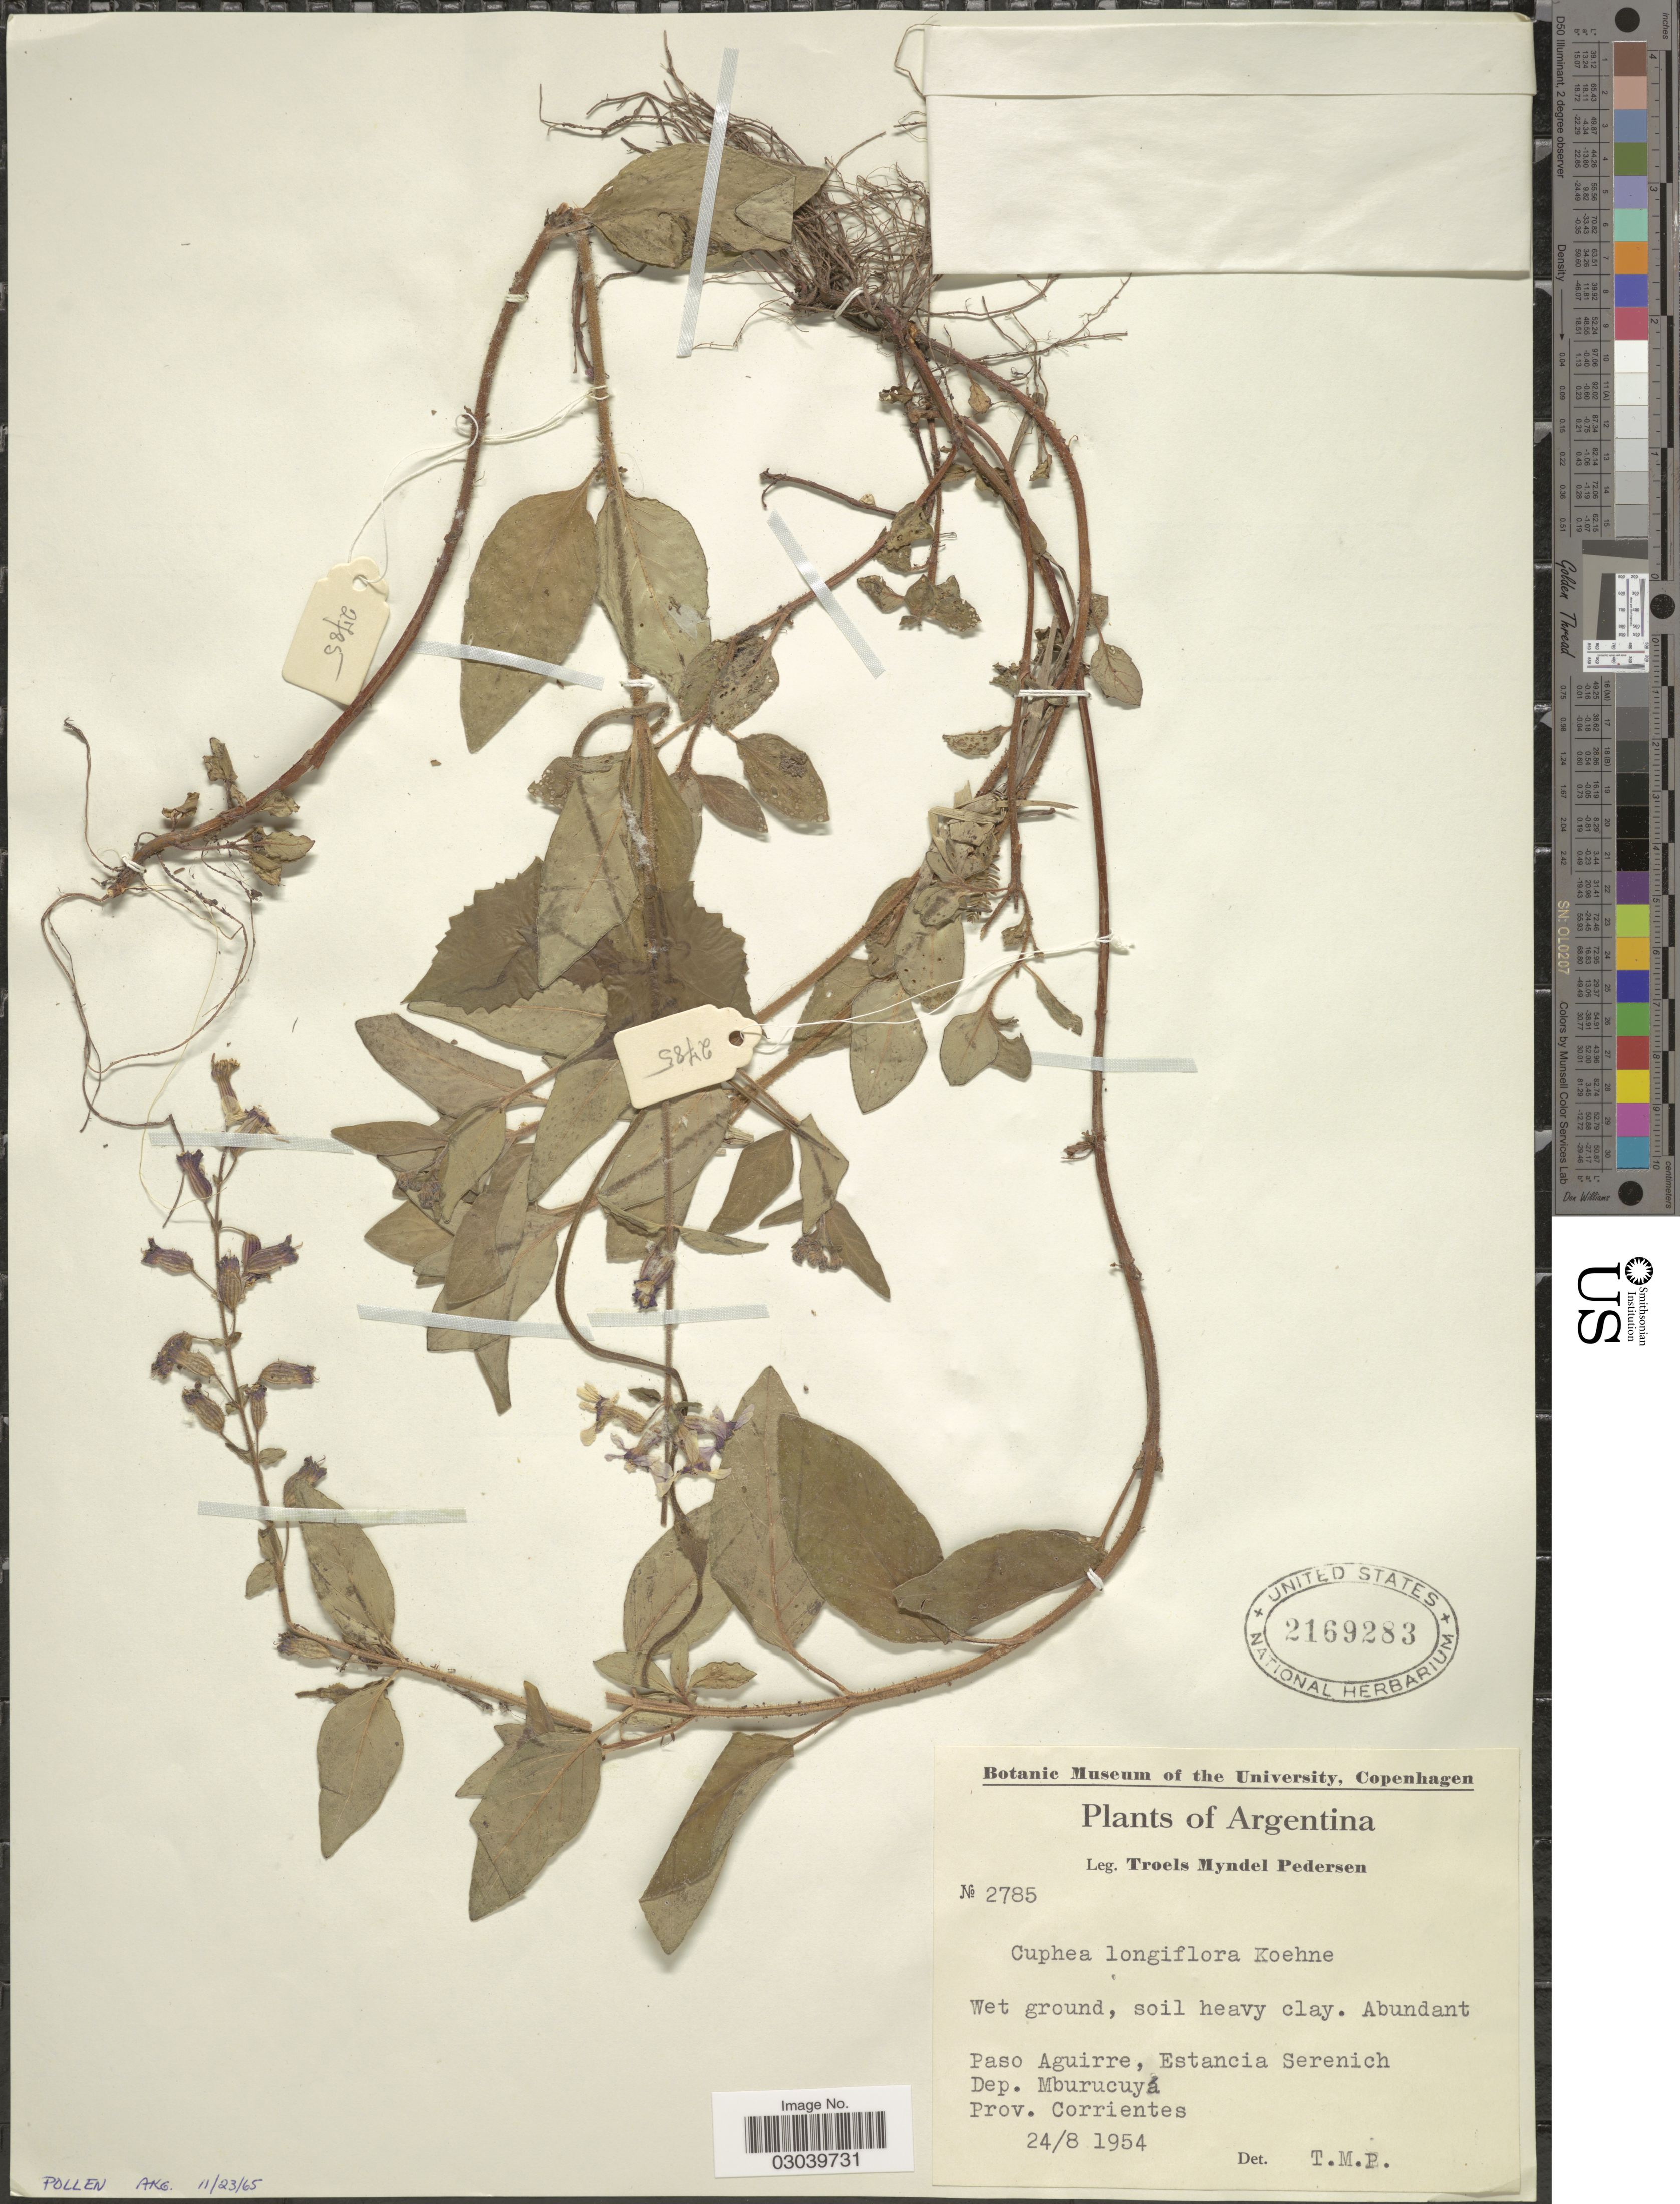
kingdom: Plantae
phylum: Tracheophyta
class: Magnoliopsida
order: Myrtales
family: Lythraceae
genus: Cuphea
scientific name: Cuphea longiflora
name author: Koehne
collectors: T. Pederson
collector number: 2785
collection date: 1954-08-24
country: Argentina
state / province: Corrientes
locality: Paso Aguirre, Estancia Serenich. Dep. Mburucuyá.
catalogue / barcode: US 2169283